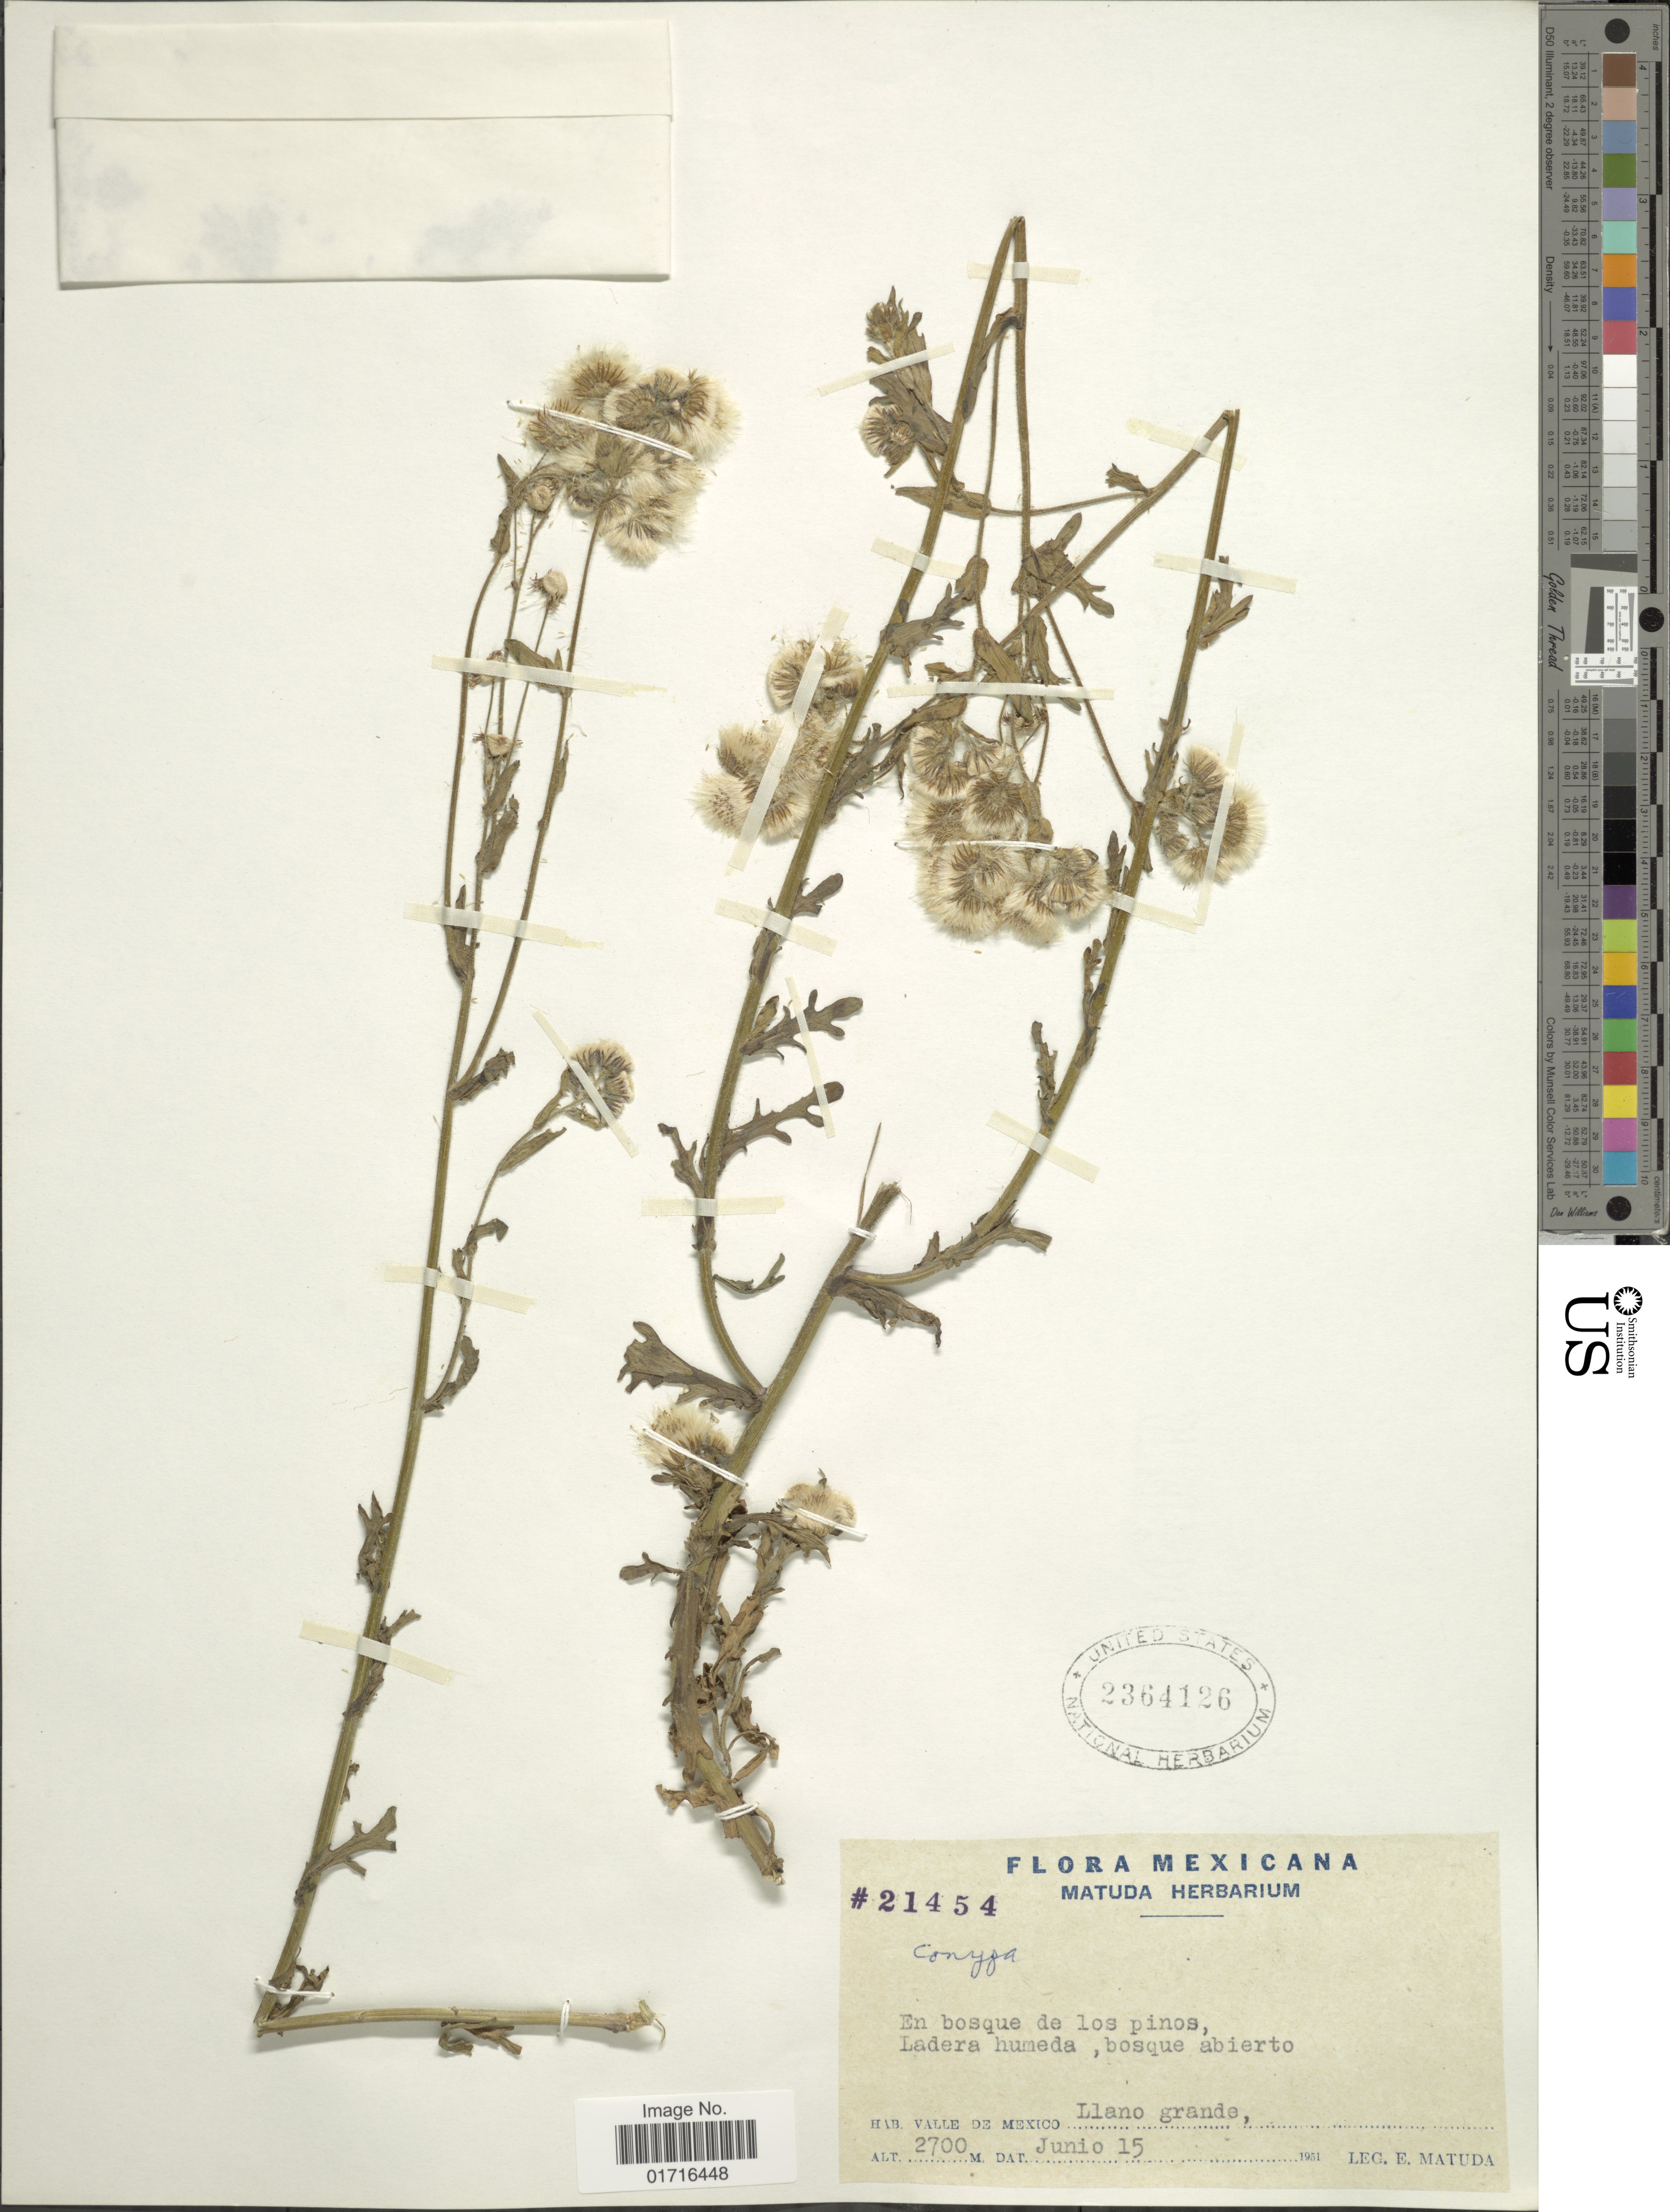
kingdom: Plantae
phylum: Tracheophyta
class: Magnoliopsida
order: Asterales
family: Asteraceae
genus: Conyza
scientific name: Conyza coronopifolia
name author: Kunth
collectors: E. Matuda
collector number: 21454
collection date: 1951-06-15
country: Mexico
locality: Valle de Mexico, Llano grande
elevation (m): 2700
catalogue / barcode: US 2364126